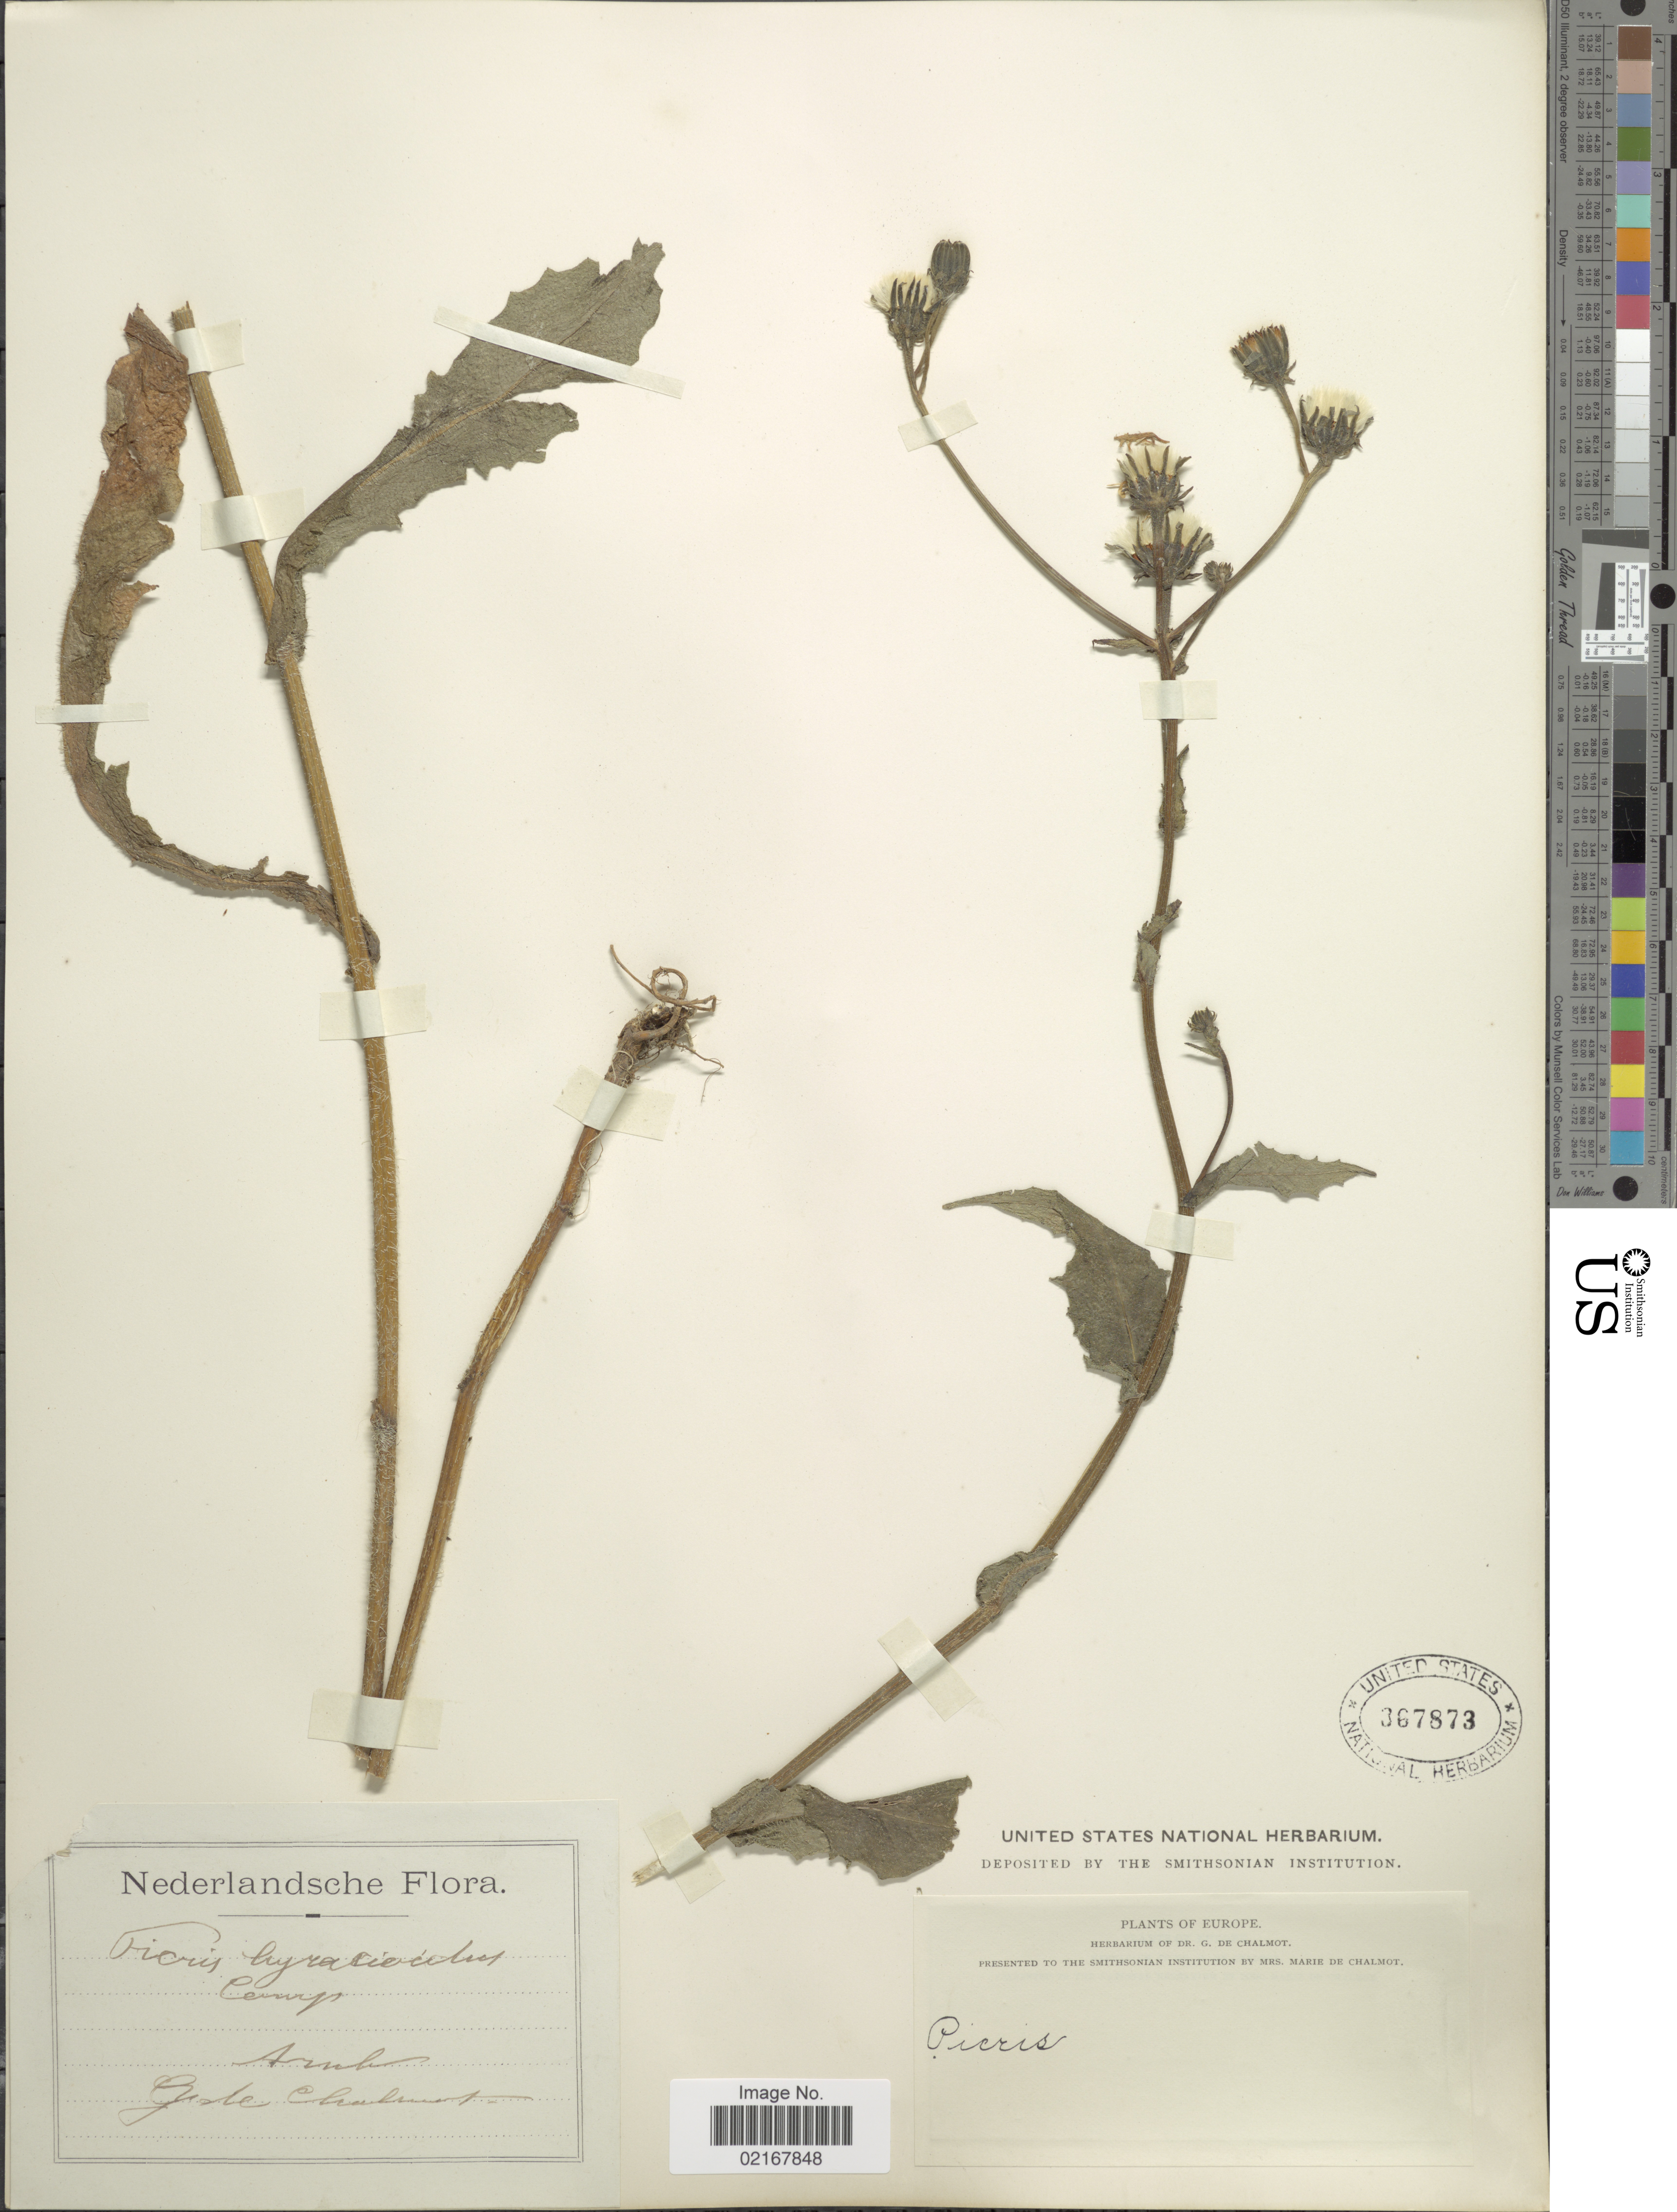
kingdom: Plantae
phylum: Tracheophyta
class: Magnoliopsida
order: Asterales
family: Asteraceae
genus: Picris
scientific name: Picris hieracioides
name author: L.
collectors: G. de Chalmot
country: Netherlands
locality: Nederlandsche, Arnh, Europe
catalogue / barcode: US 367873